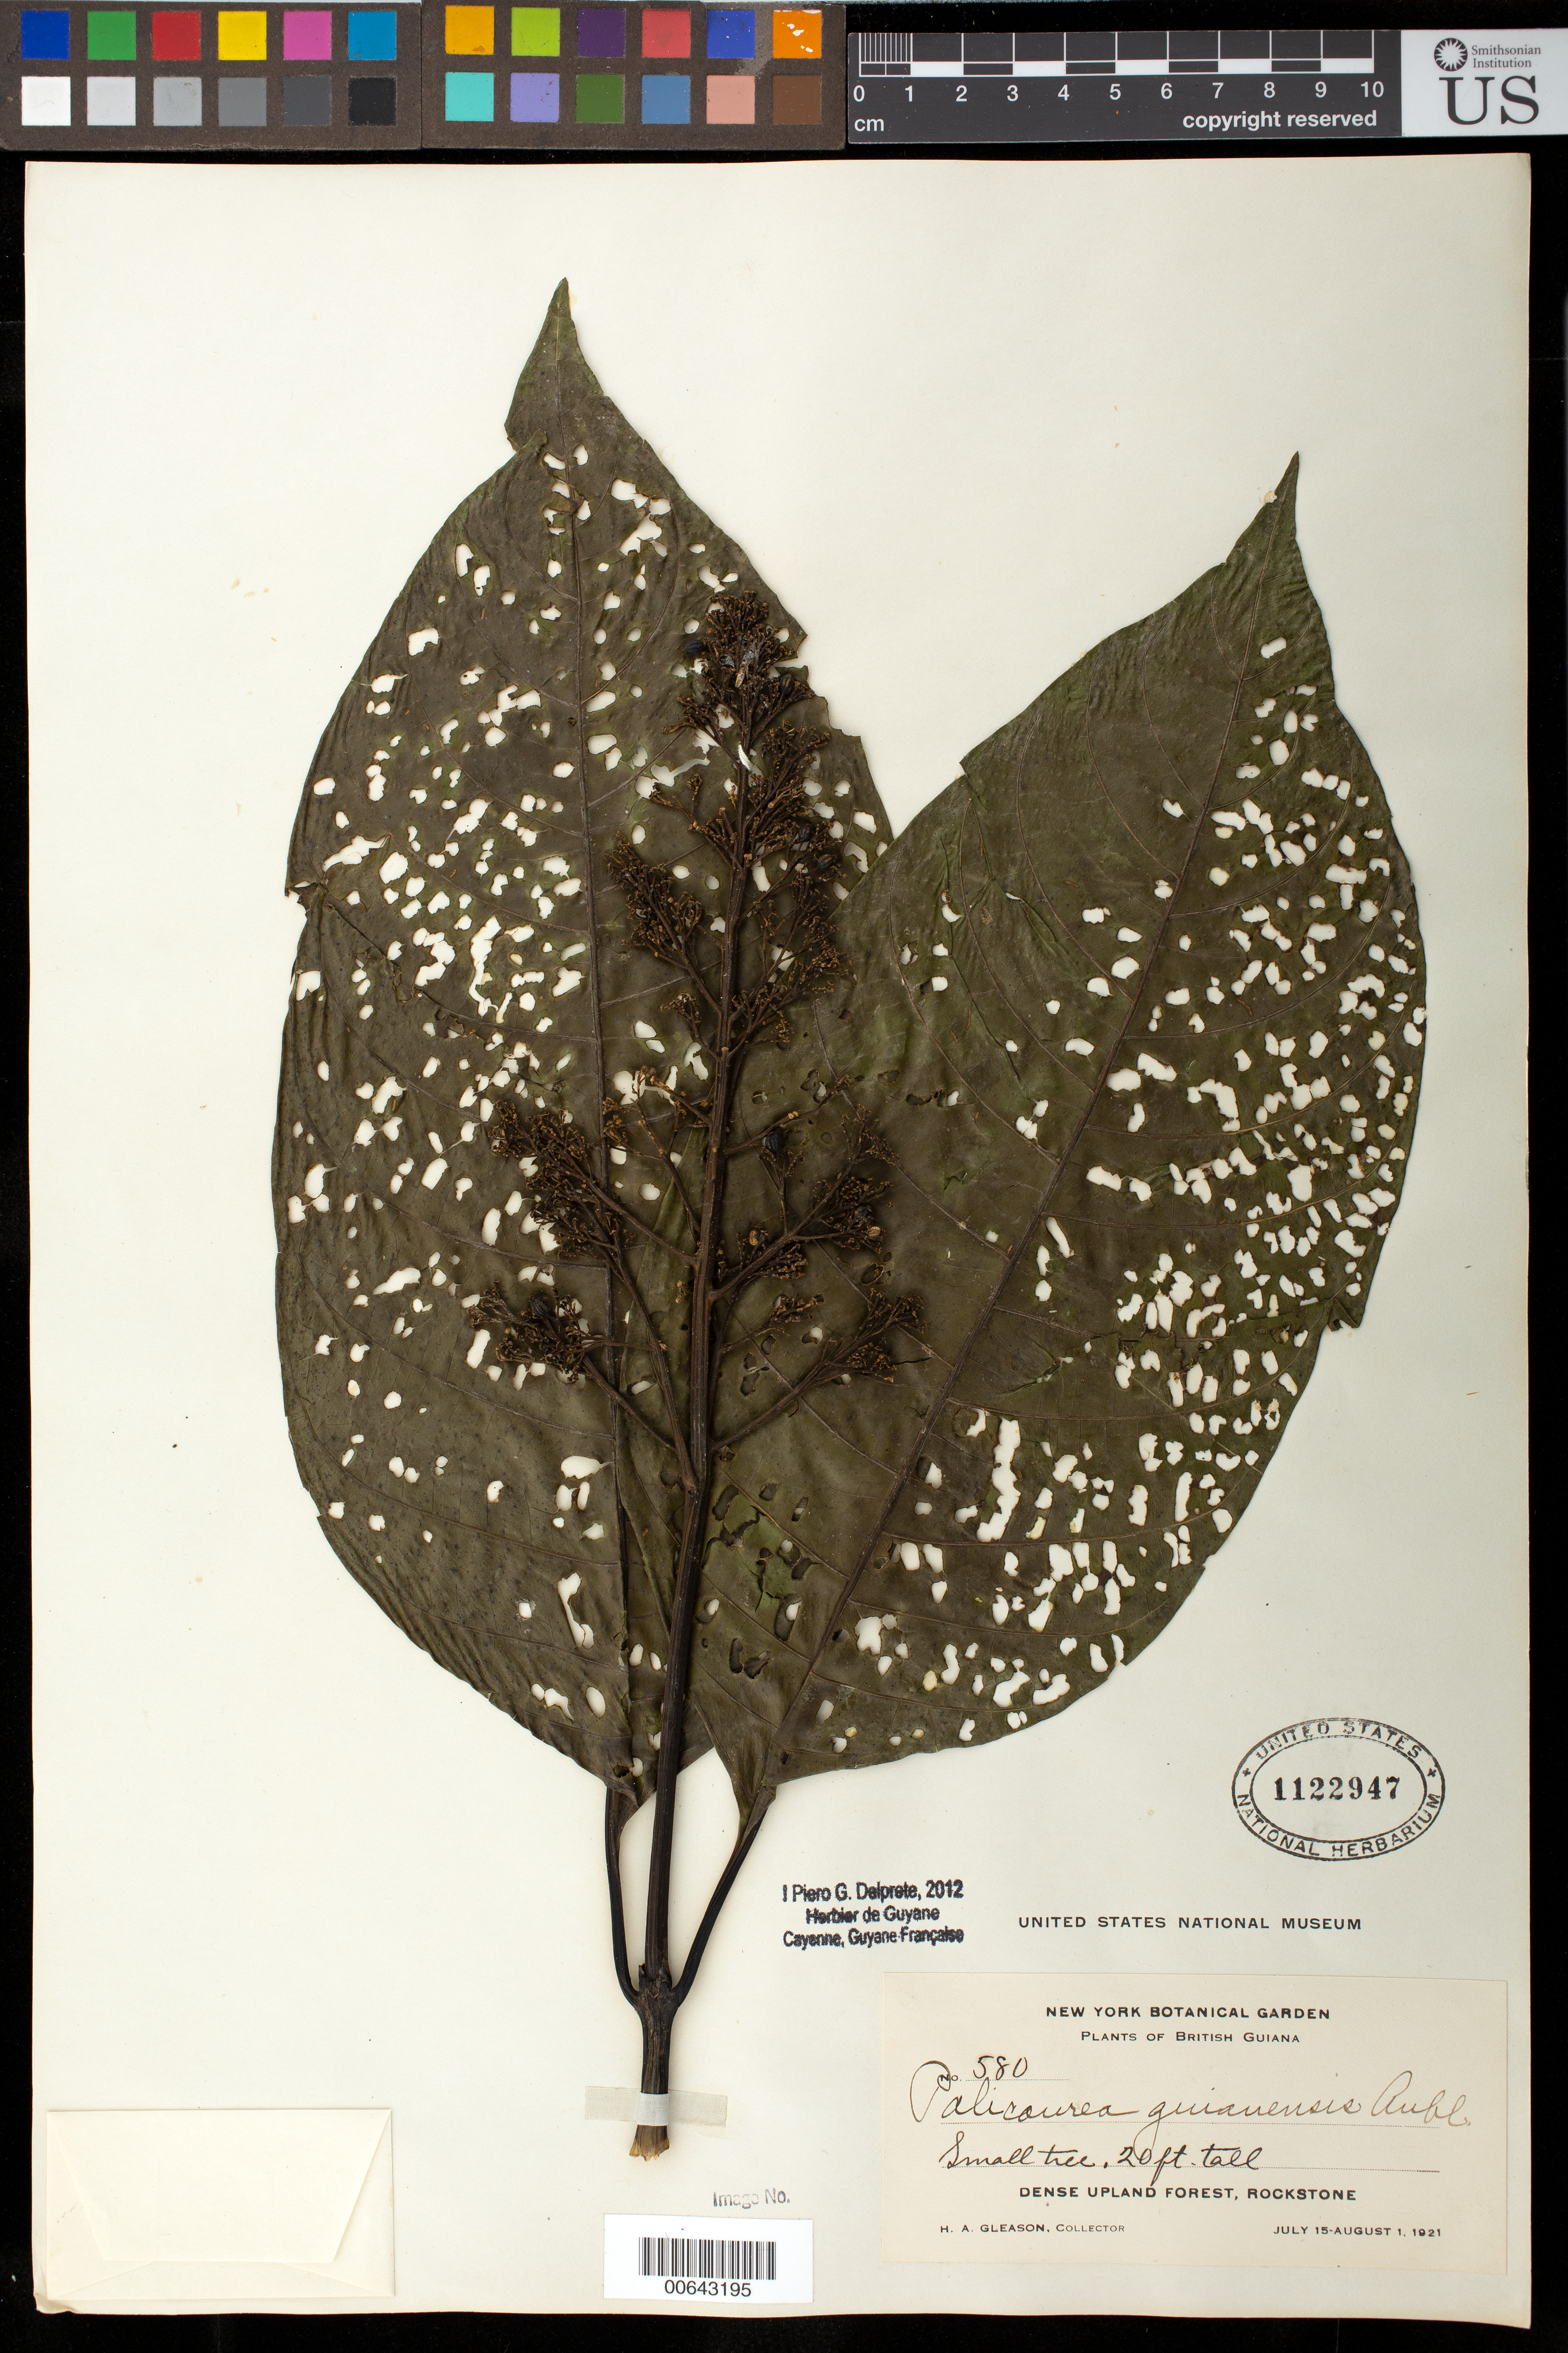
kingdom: Plantae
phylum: Tracheophyta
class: Magnoliopsida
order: Gentianales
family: Rubiaceae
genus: Palicourea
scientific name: Palicourea guianensis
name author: Aubl.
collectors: H. A. Gleason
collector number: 580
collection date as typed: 15-Jul-21 to 1-Aug-21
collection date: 1921-07-15/1921-08-01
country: Guyana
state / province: U. Demerara-Berbice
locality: Rockstone, in and about the village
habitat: Dense upland forest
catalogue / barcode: US 1122947